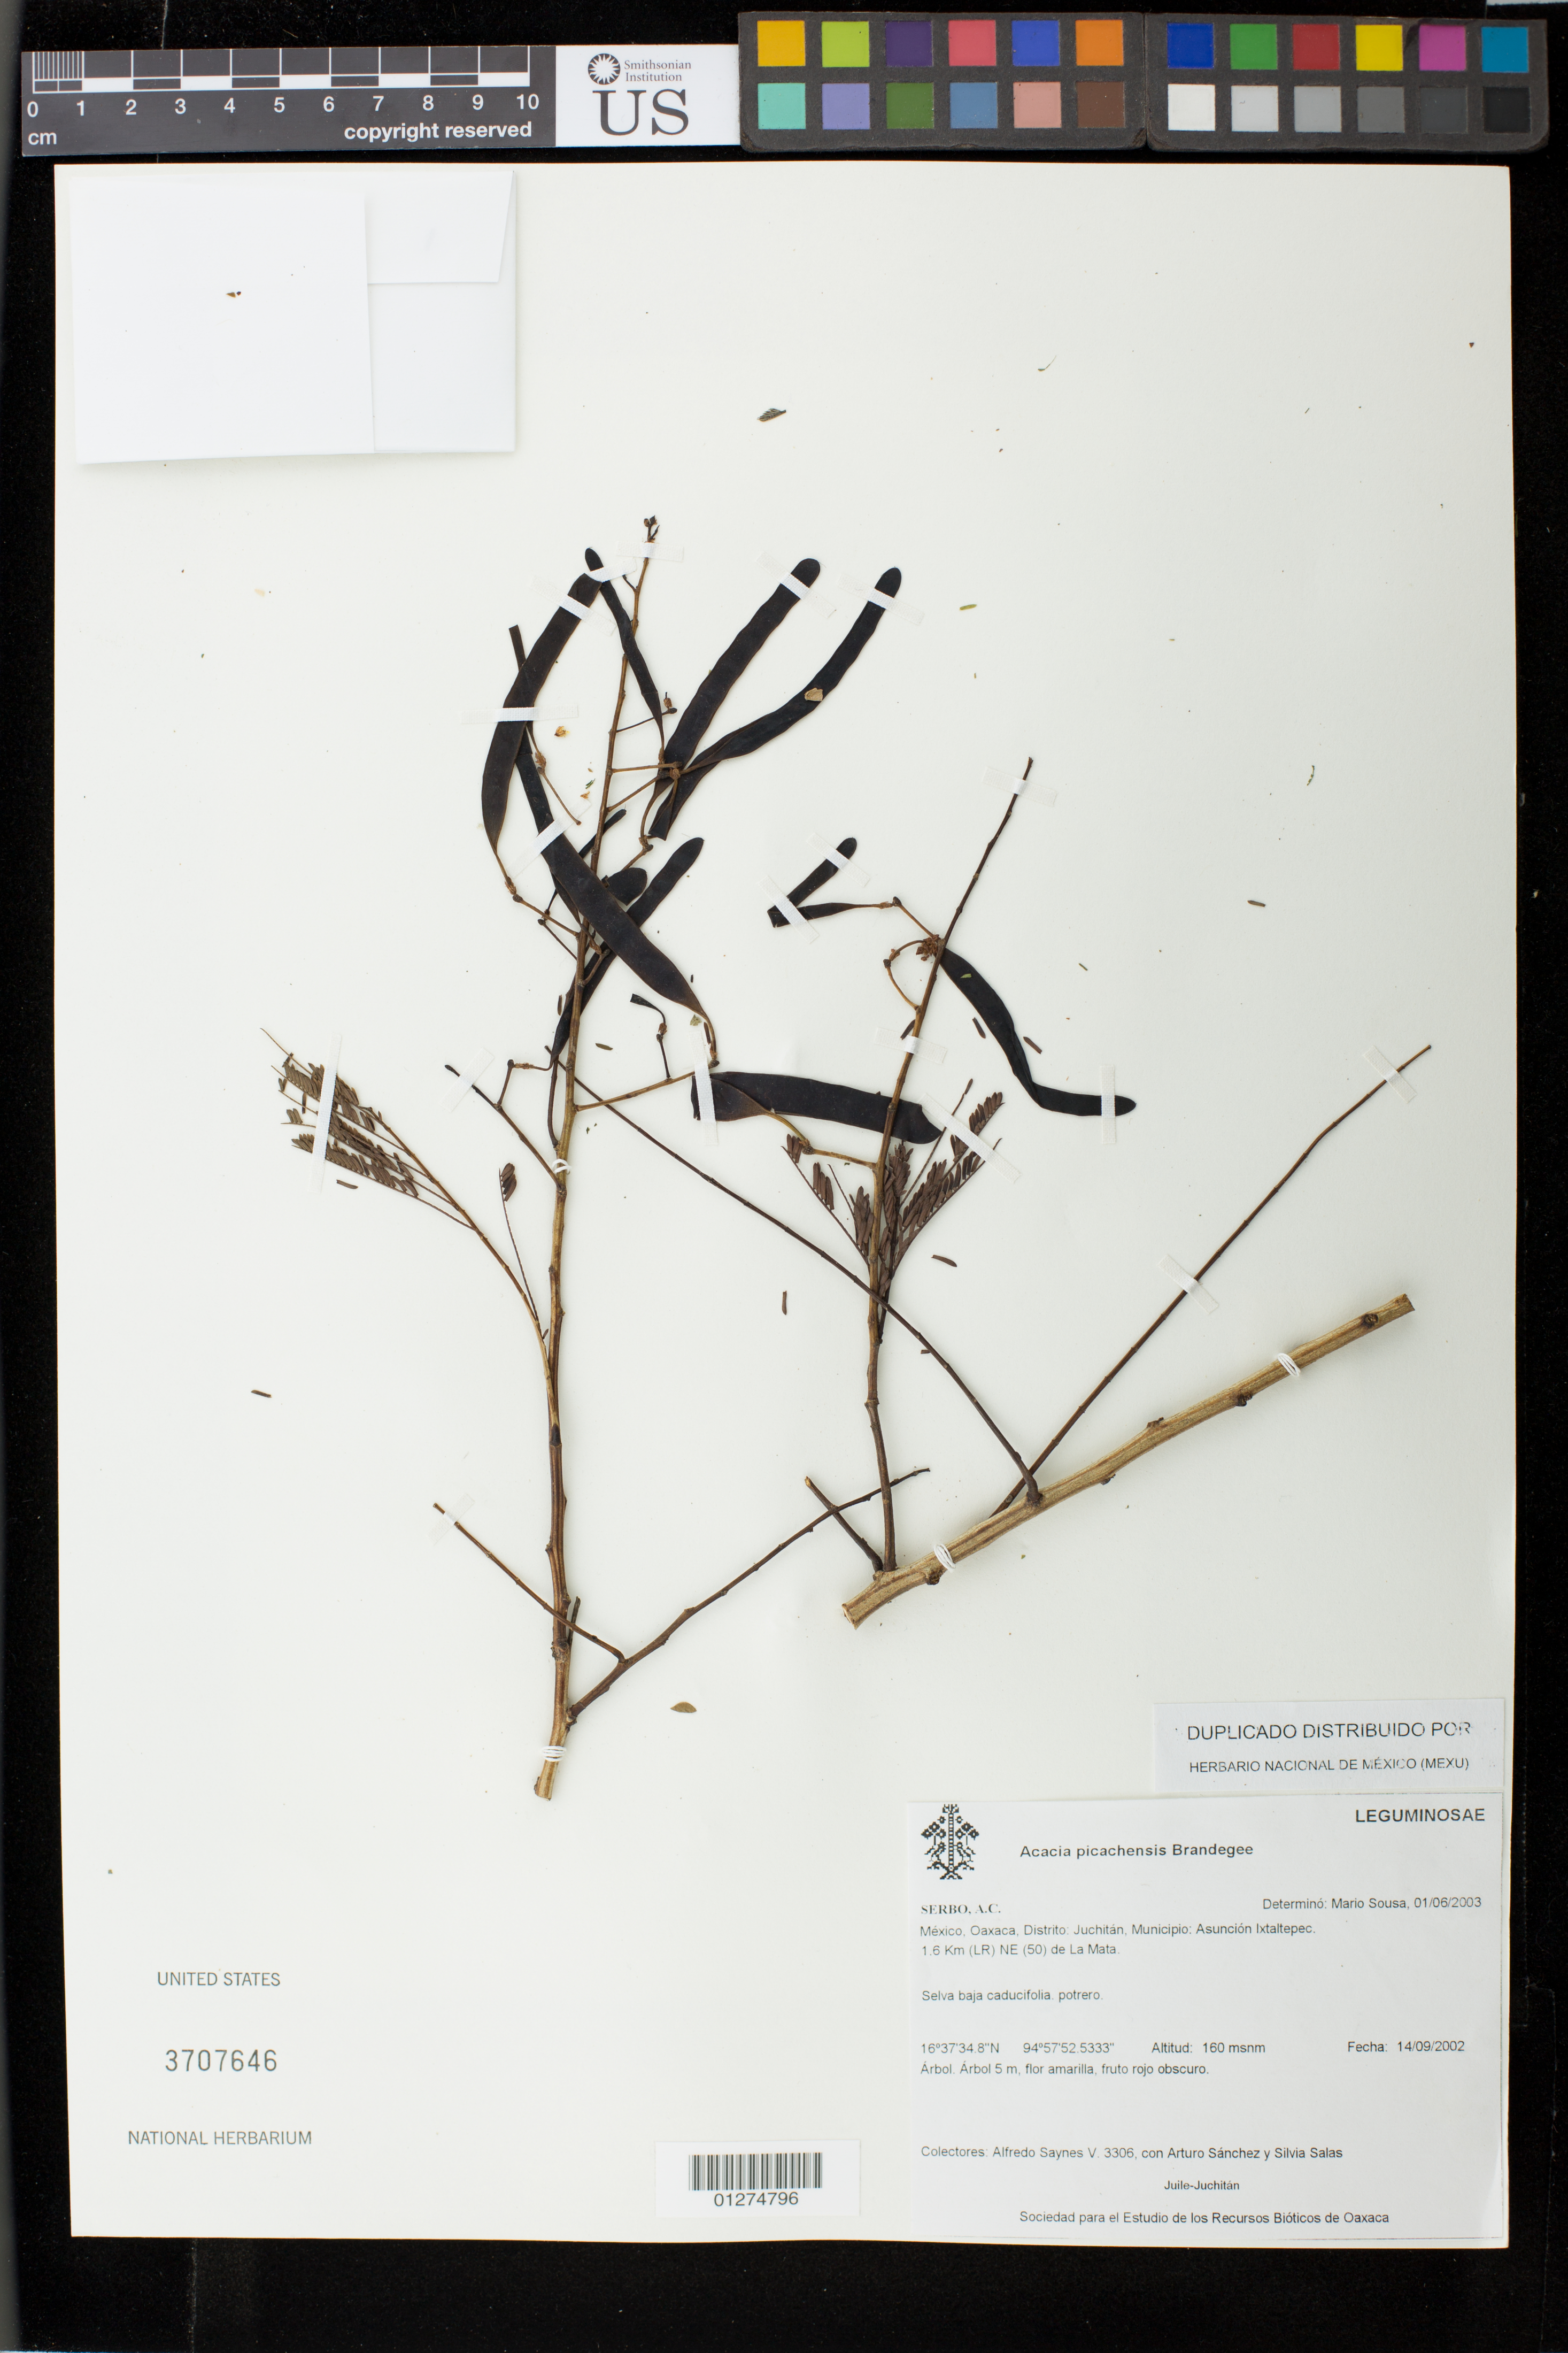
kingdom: Plantae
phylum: Tracheophyta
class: Magnoliopsida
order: Fabales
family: Fabaceae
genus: Senegalia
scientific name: Senegalia picachensis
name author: (Brandegee) Britton & Rose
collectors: A. Saynes V, A. Sánchez & S. Salas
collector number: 3306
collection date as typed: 01/06/2003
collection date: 2003-06-01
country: Mexico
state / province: Oaxaca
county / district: Juchitán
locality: Municipio: Asunción Ixtaltepec, 1.6 Km (LR) NE (50) de La Mata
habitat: selva baja caducifolia, potrero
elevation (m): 160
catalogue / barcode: US 3707646